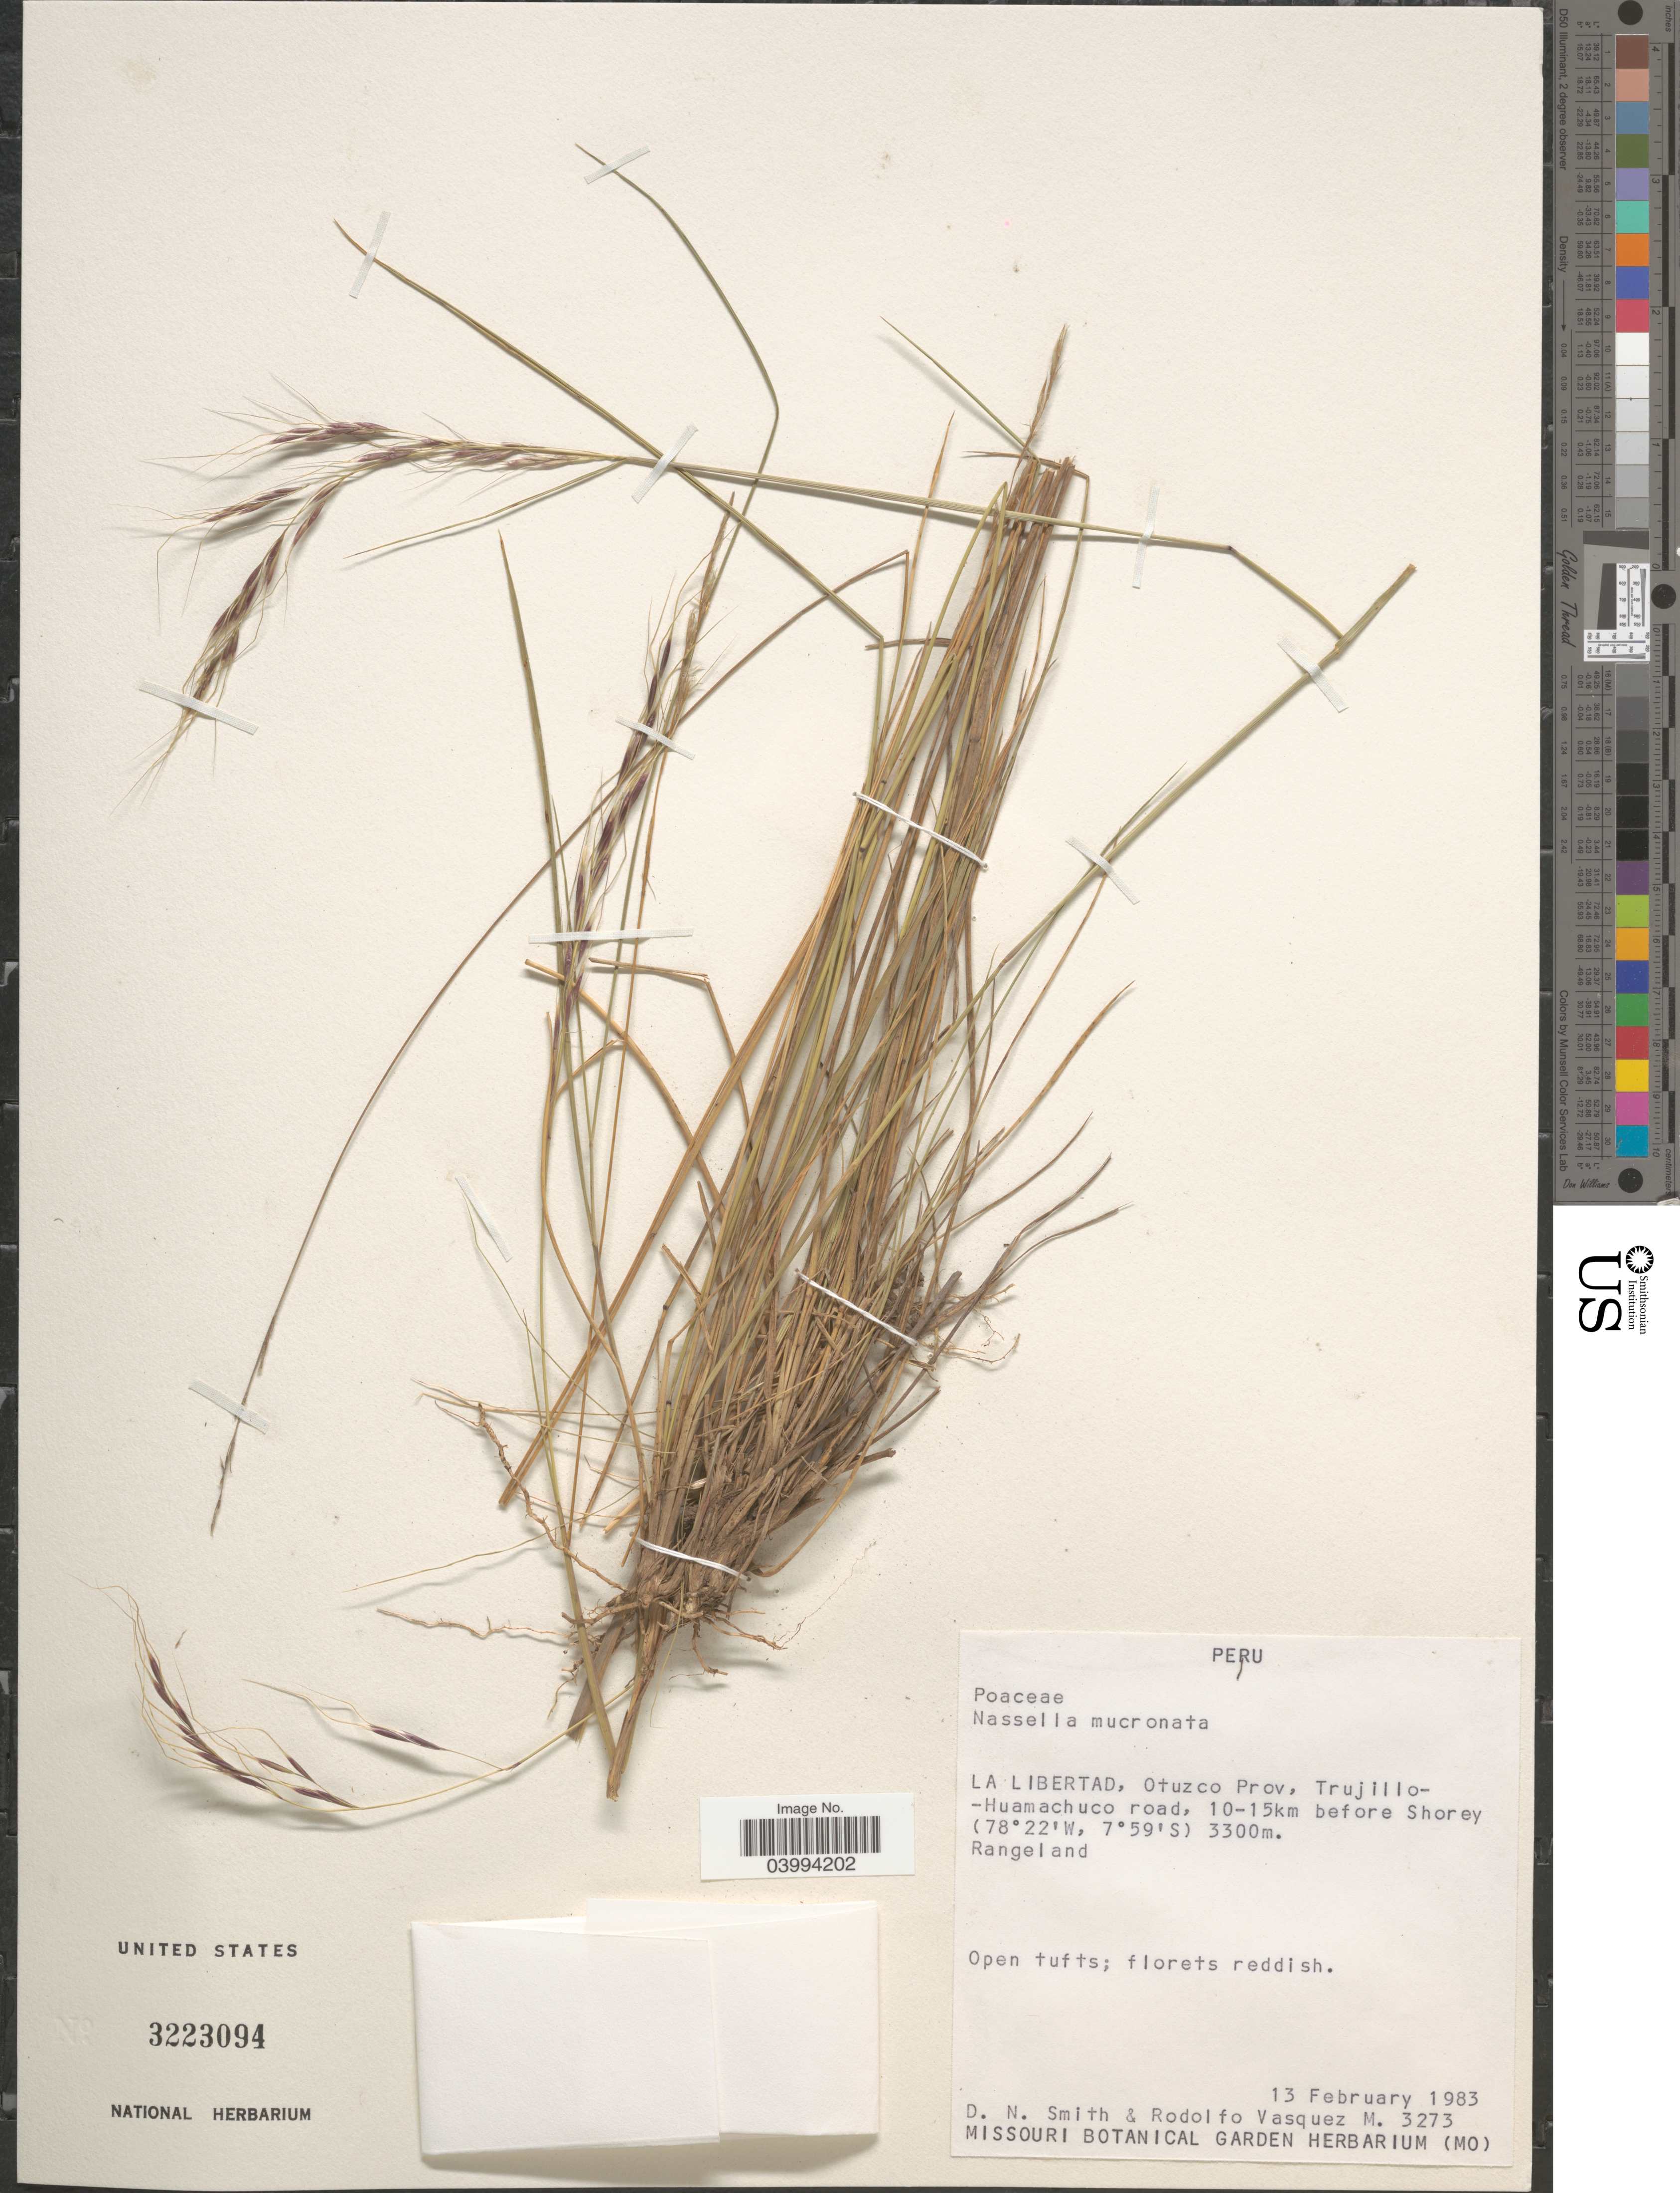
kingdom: Plantae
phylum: Tracheophyta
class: Liliopsida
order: Poales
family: Poaceae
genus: Nassella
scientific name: Nassella mucronata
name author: (Kunth) R.W. Pohl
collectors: D. Smith & R. Vásquez M.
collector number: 3273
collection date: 1983-02-13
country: Peru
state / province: La Libertad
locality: Otuzco Prov, Trujillo-Huamachuco road, 10-15km before Shorey. Rangeland.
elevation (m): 3300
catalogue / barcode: US 3223094